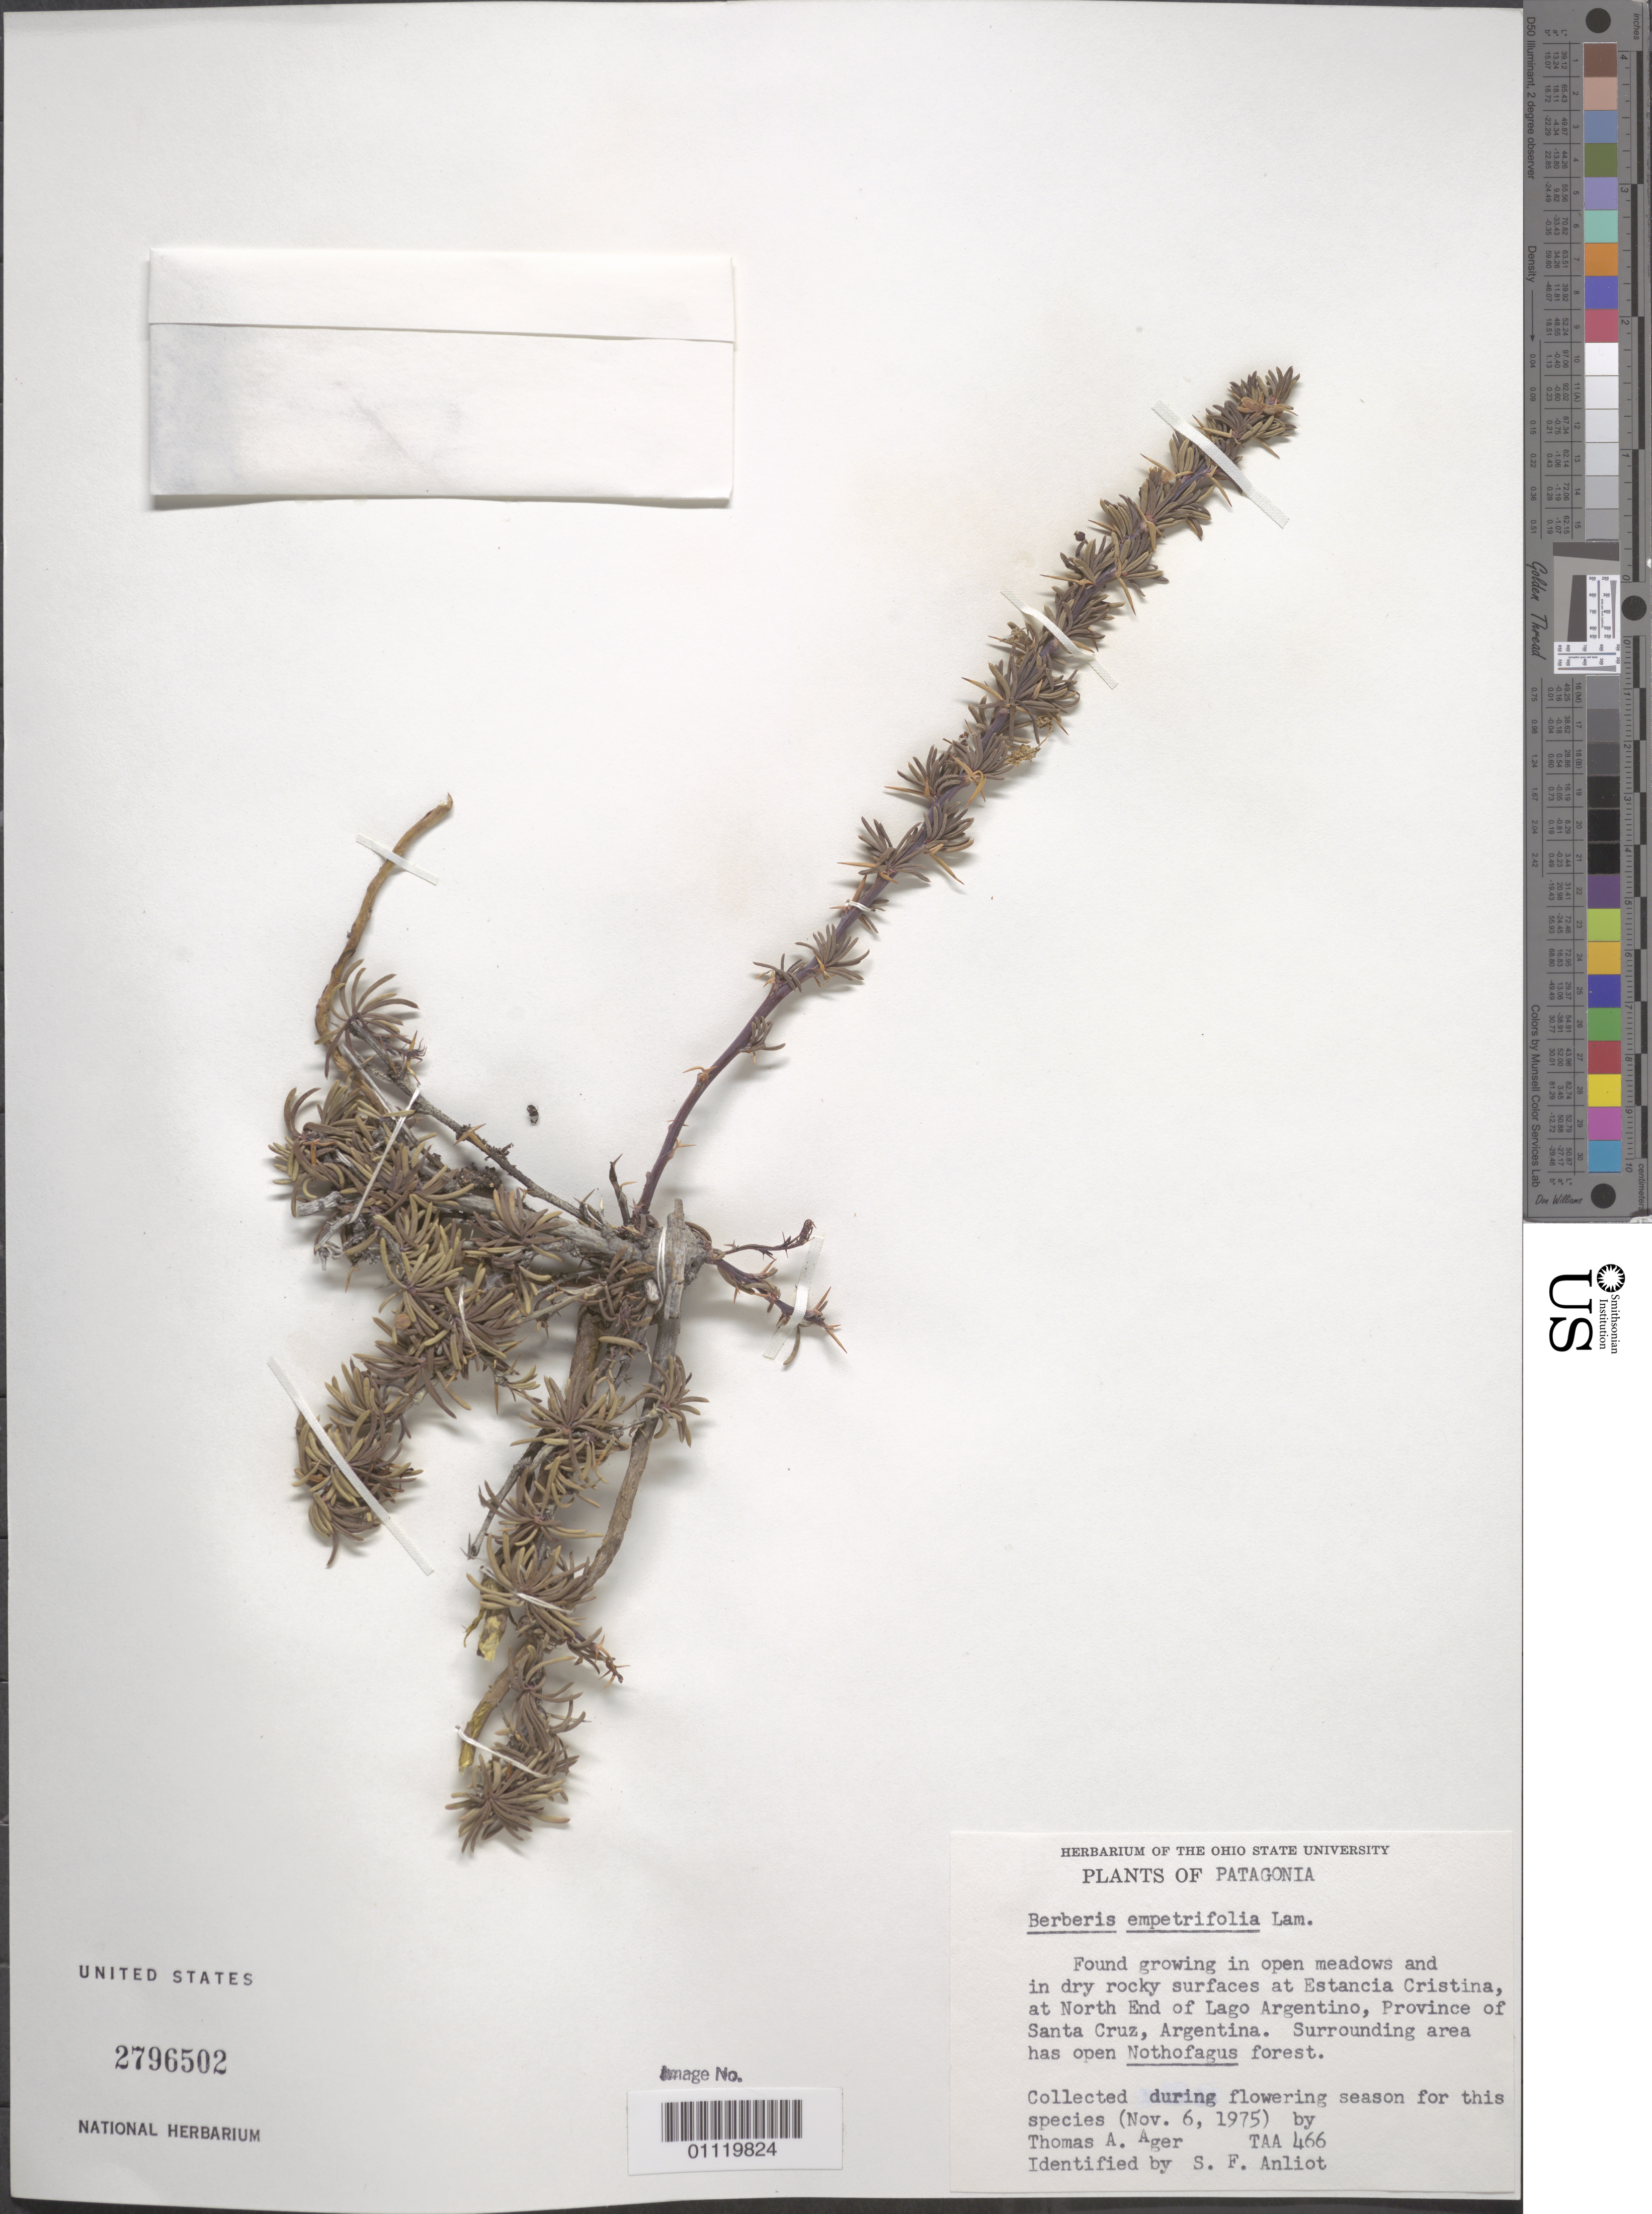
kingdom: Plantae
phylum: Tracheophyta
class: Magnoliopsida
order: Ranunculales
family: Berberidaceae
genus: Berberis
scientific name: Berberis empetrifolia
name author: Lam.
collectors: T. A. Ager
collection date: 1975-11-06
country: Argentina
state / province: Santa Cruz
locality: Found growing in open meadows and dry rocky surfaces at Estancia Cristina, at North End of Largo Argentino.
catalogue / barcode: US 2796502